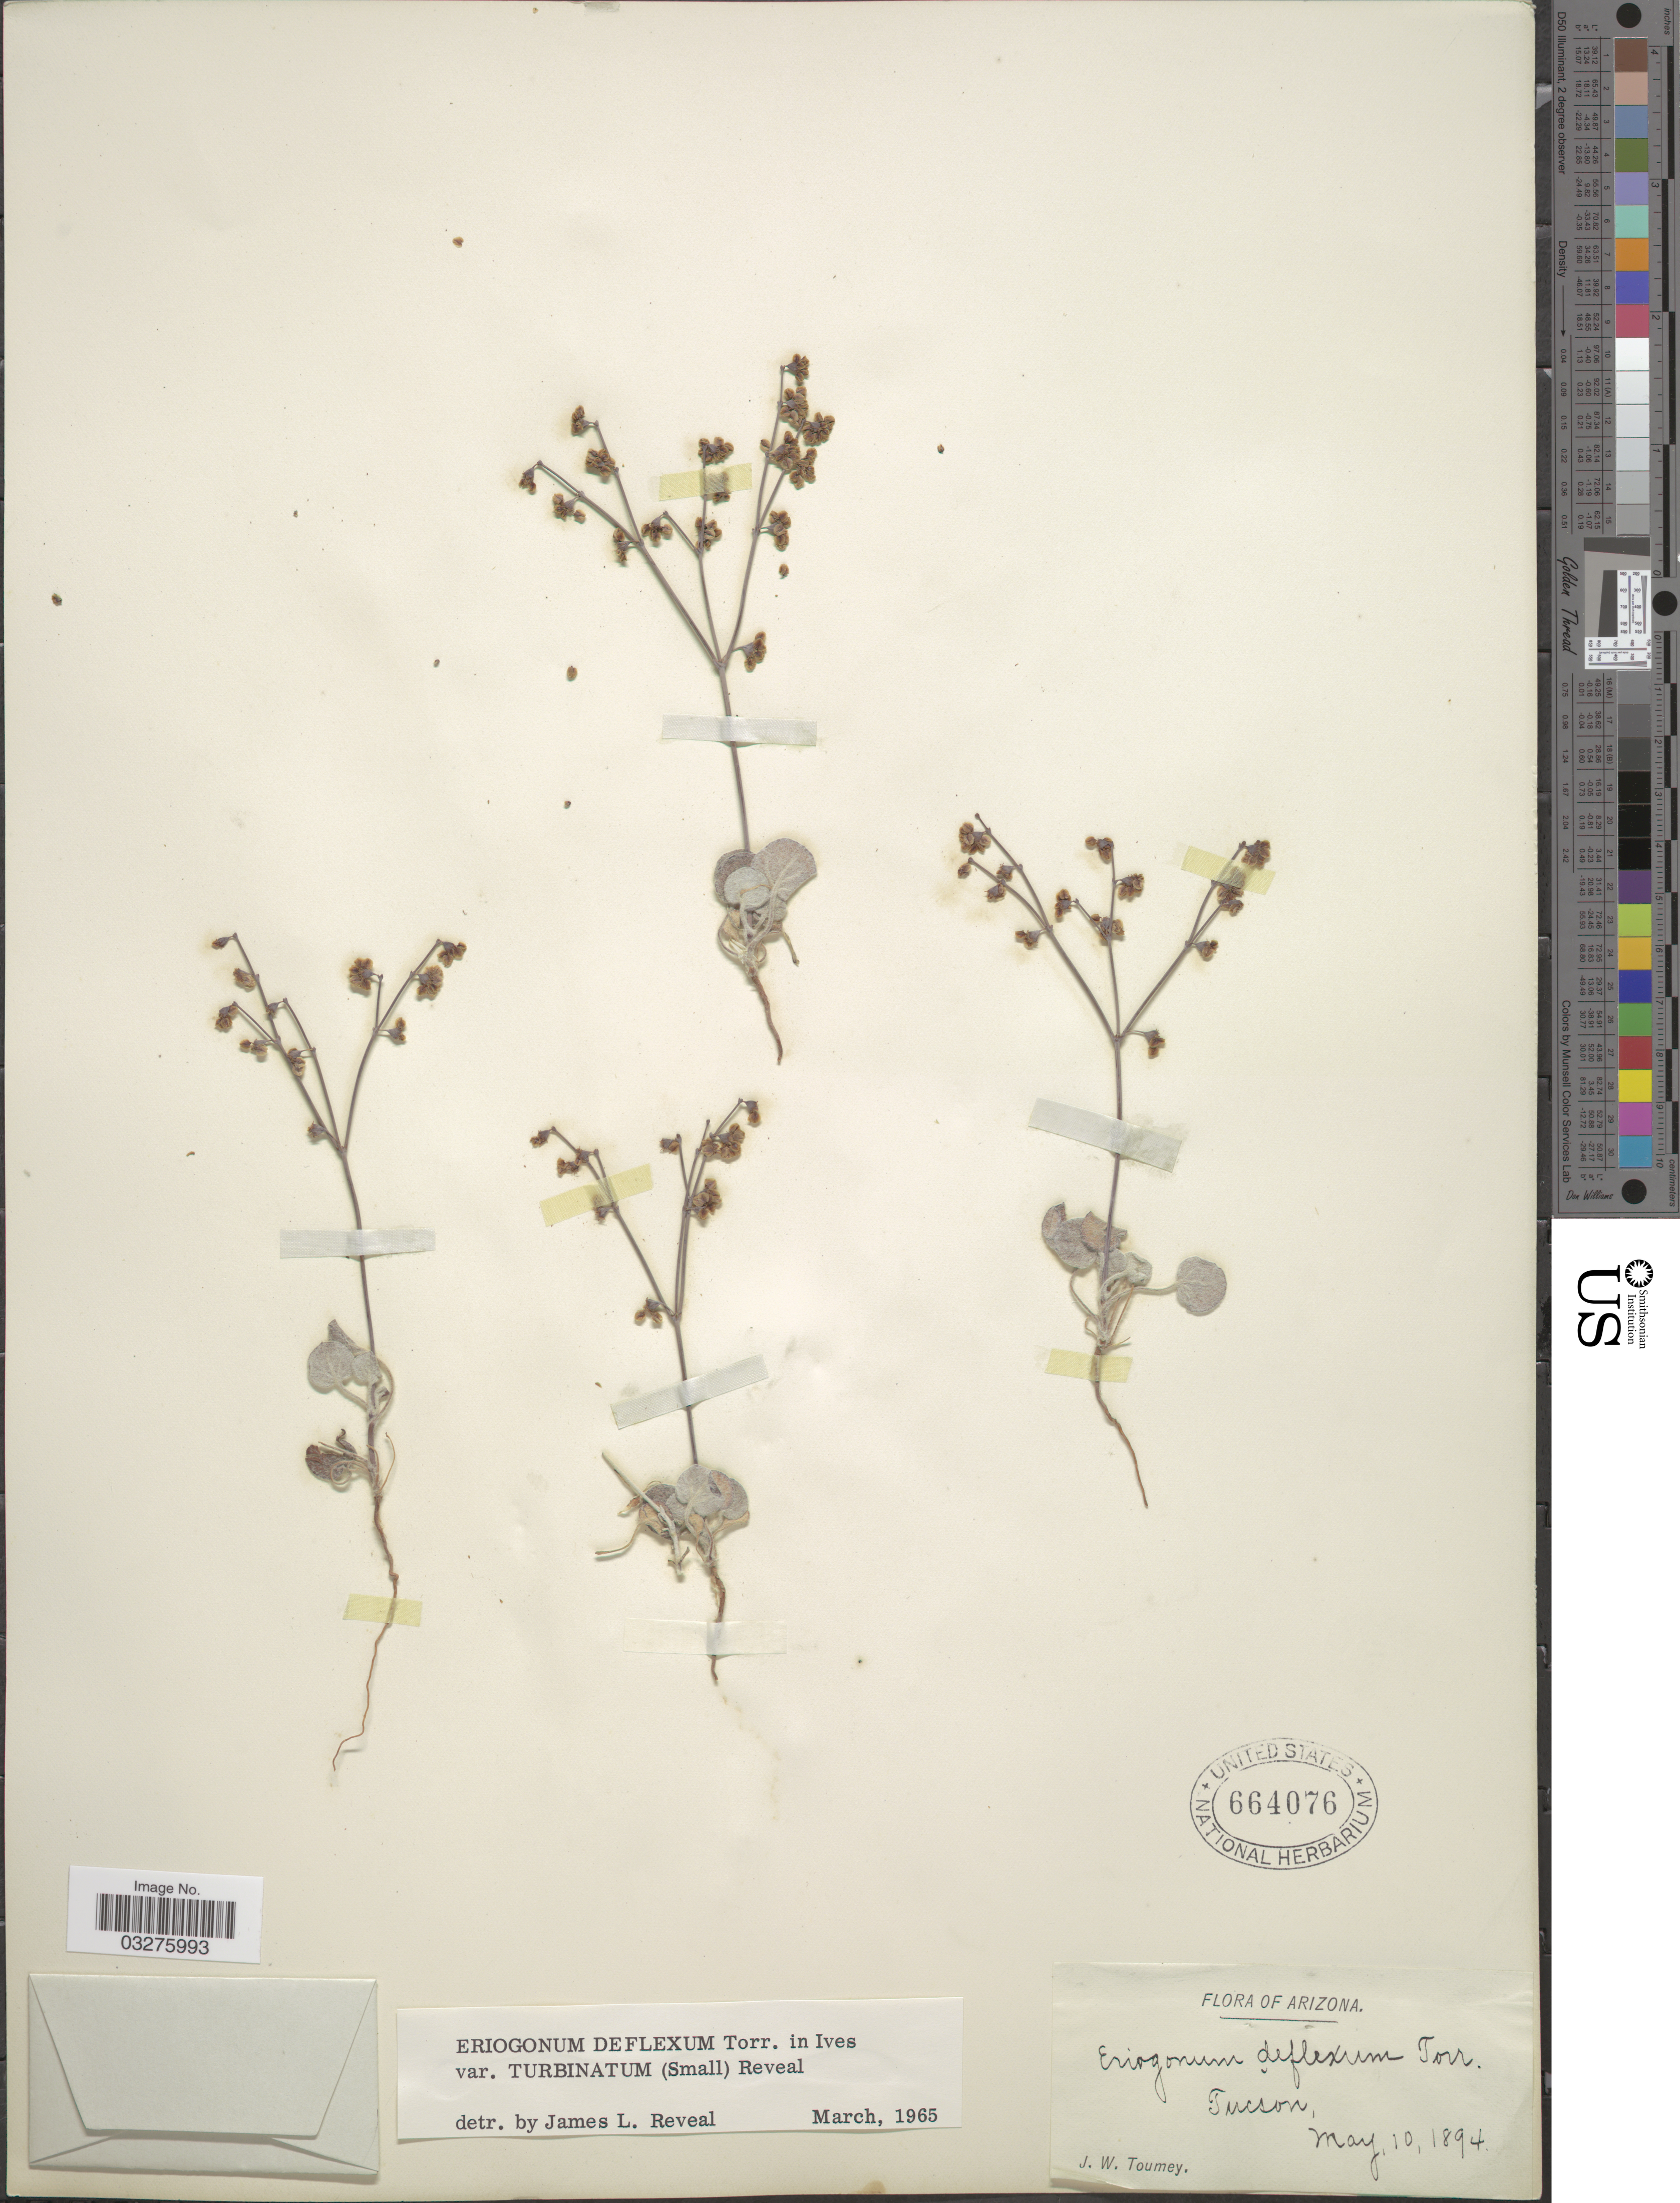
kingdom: Plantae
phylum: Tracheophyta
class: Magnoliopsida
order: Caryophyllales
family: Polygonaceae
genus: Eriogonum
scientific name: Eriogonum deflexum var. turbinatum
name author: (Small) Reveal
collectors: J. W. Toumey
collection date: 1894-05-10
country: United States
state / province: Arizona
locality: Tucson.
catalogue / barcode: US 664076